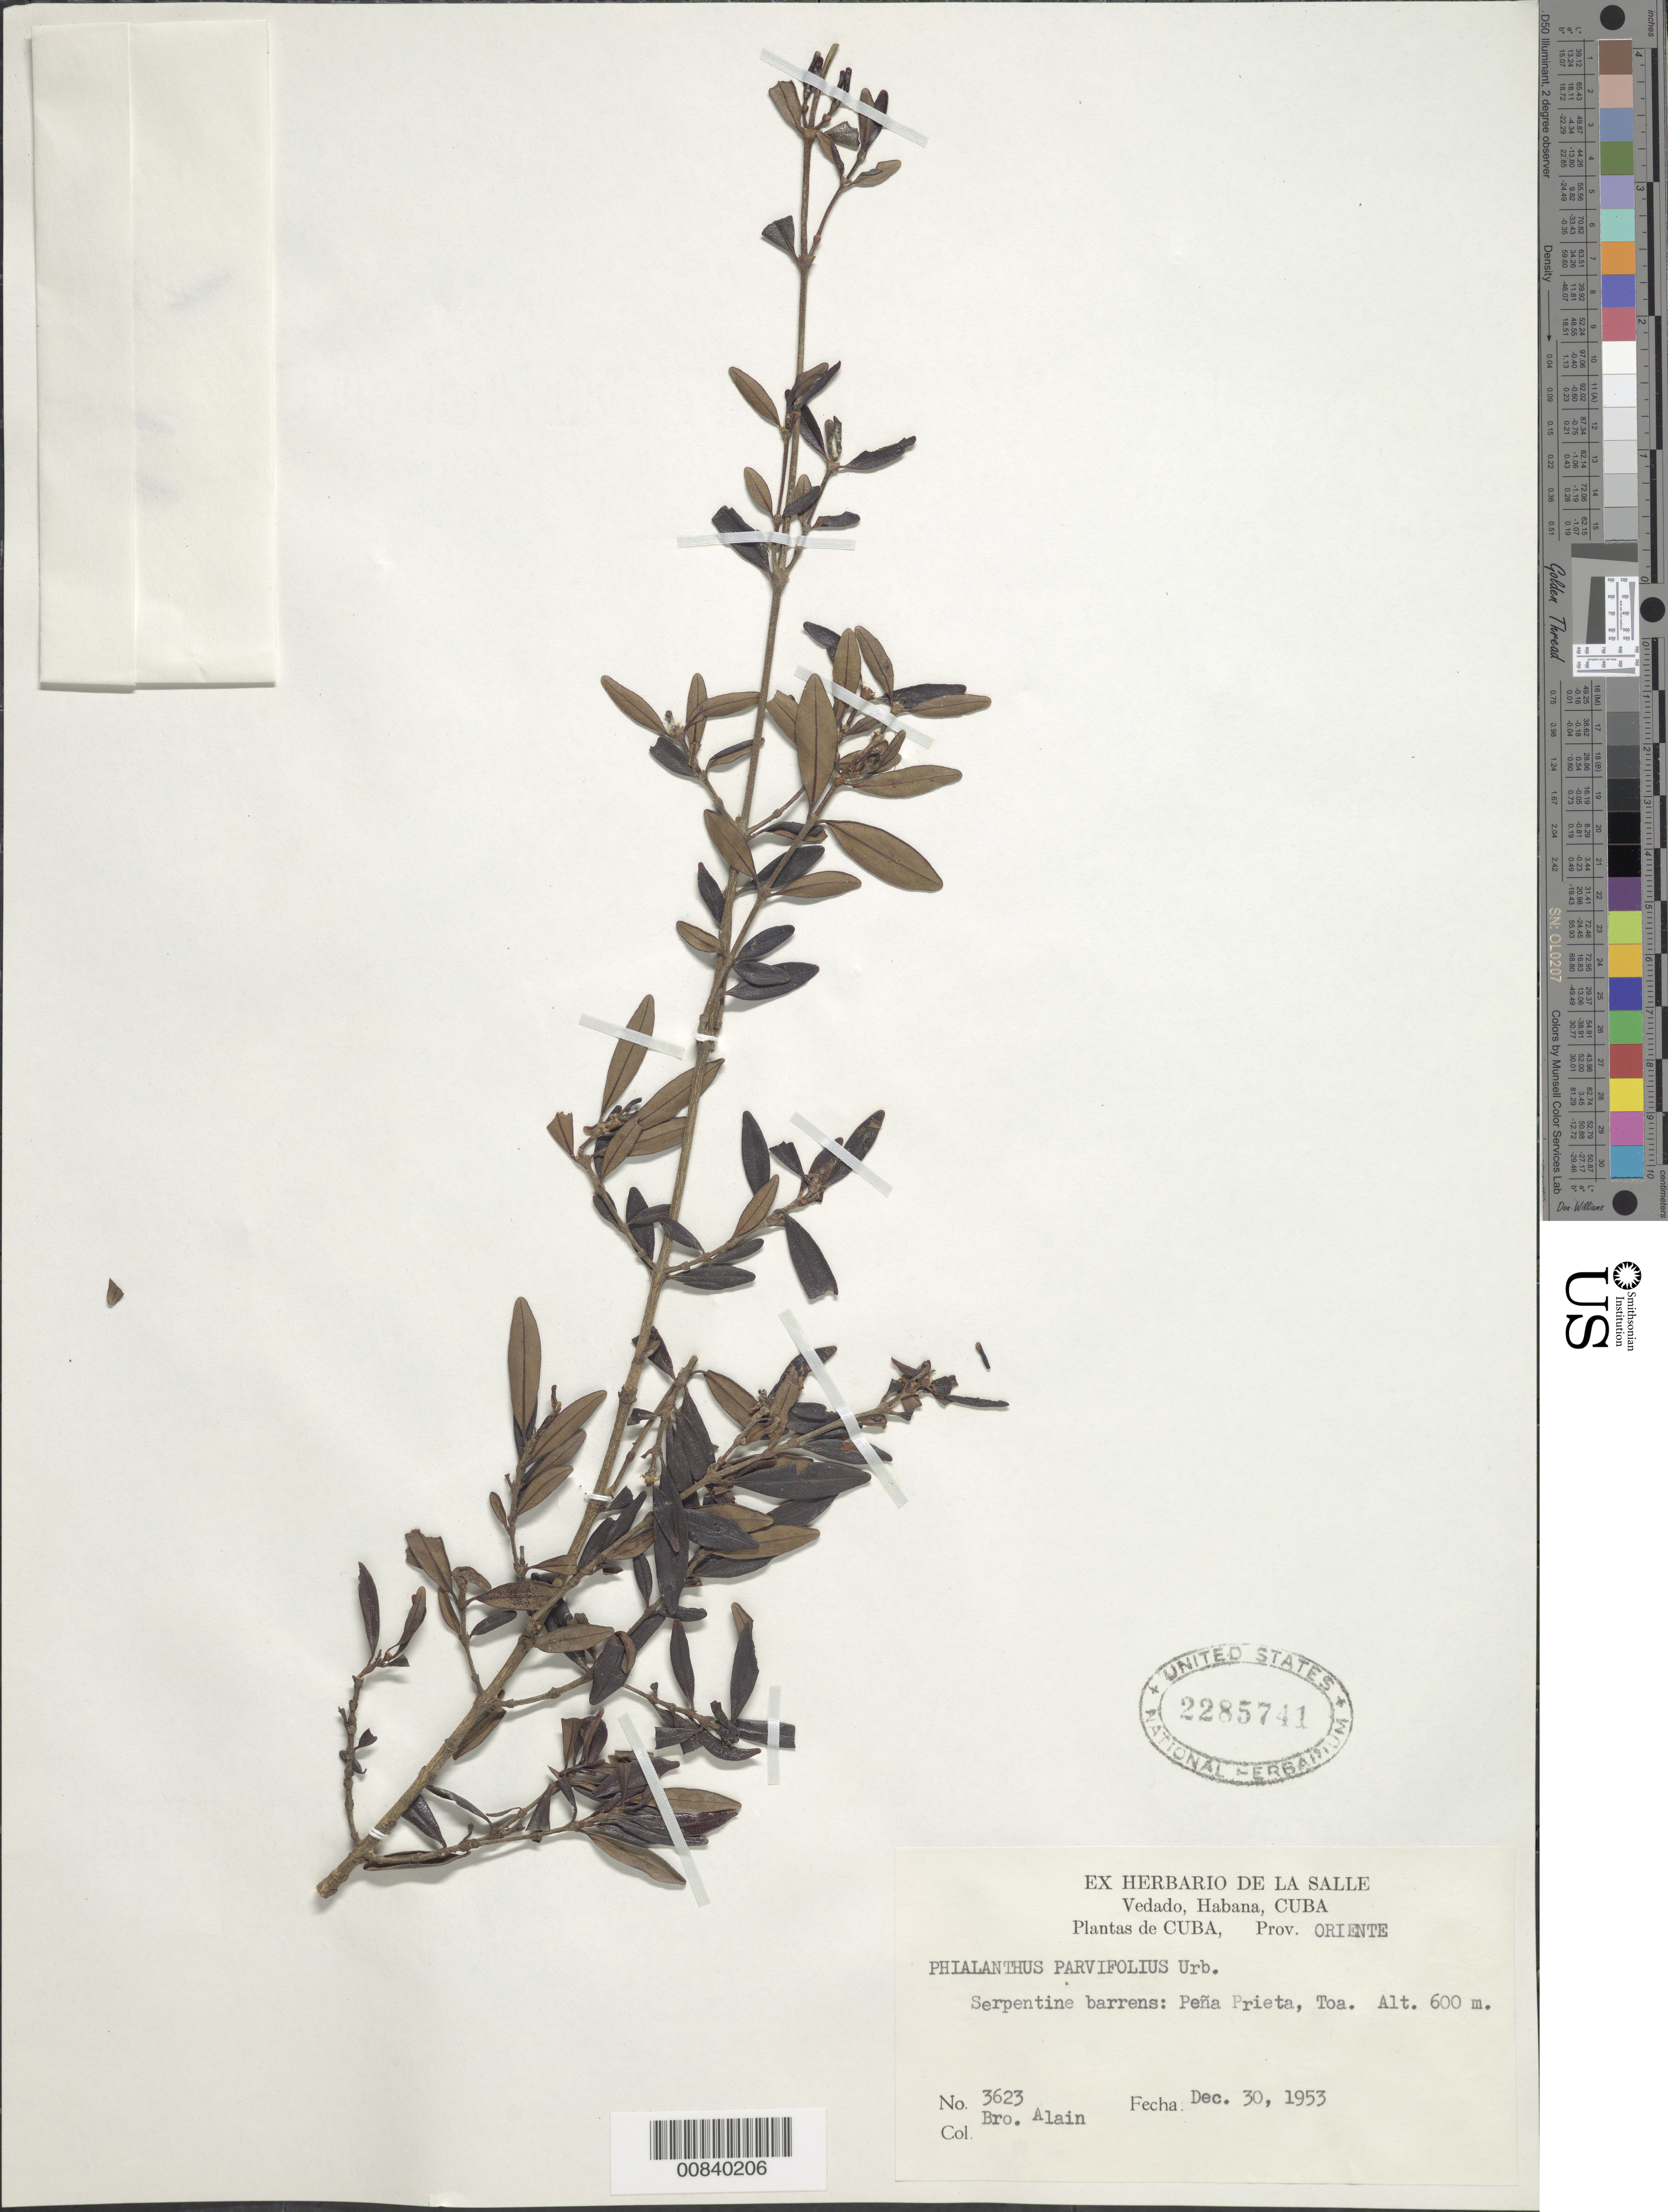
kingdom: Plantae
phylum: Tracheophyta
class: Magnoliopsida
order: Gentianales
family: Rubiaceae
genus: Phialanthus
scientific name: Phialanthus parvifolius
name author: Urb.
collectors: A. H. Liogier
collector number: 3623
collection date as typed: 30 Dec 1953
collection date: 1953-12-30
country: Cuba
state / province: Oriente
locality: Peña Prieta, Toa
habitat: Serpentine barrens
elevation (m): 600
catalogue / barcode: US 2285741